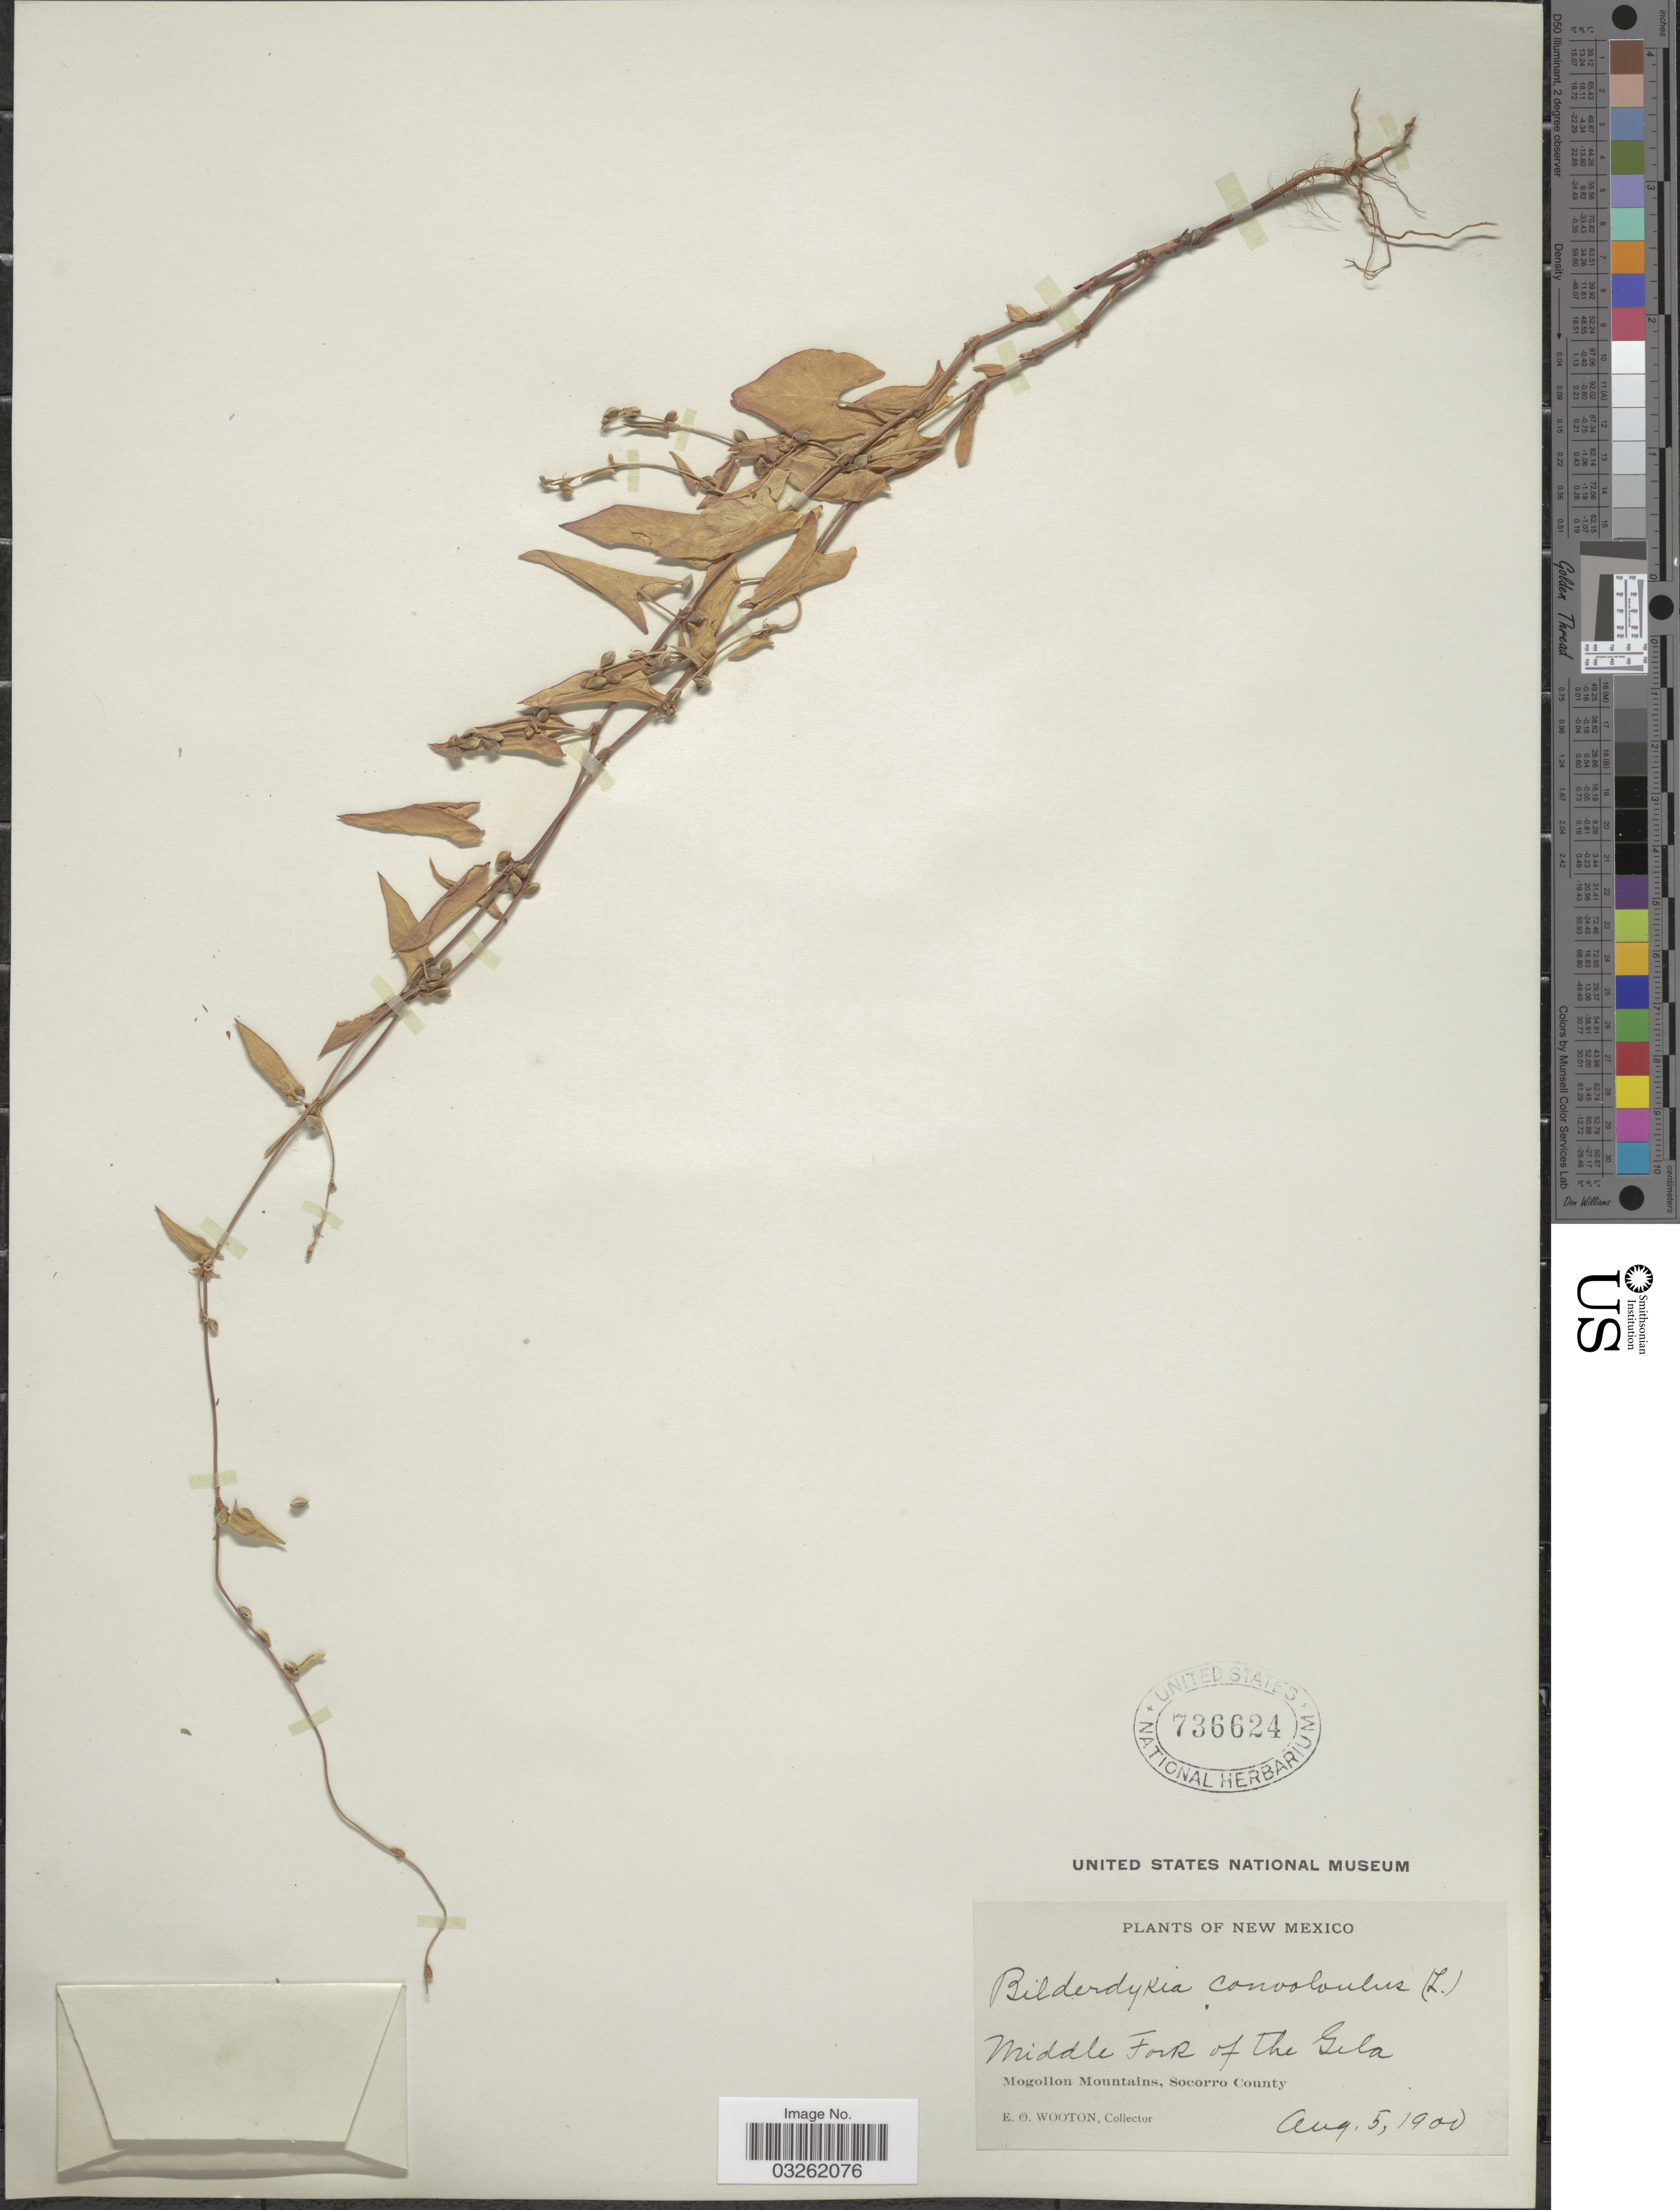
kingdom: Plantae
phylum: Tracheophyta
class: Magnoliopsida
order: Caryophyllales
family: Polygonaceae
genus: Fallopia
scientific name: Fallopia convolvulus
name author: (L.) Á. Löve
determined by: Strong, M. T., (US), Smithsonian Institution - National Museum of Natural History (UNITED STATES)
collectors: E. O. Wooton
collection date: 1900-08-05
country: United States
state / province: New Mexico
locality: Middle Fork of the Gila. Mogollon Mountains, Socorro County.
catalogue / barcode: US 736624